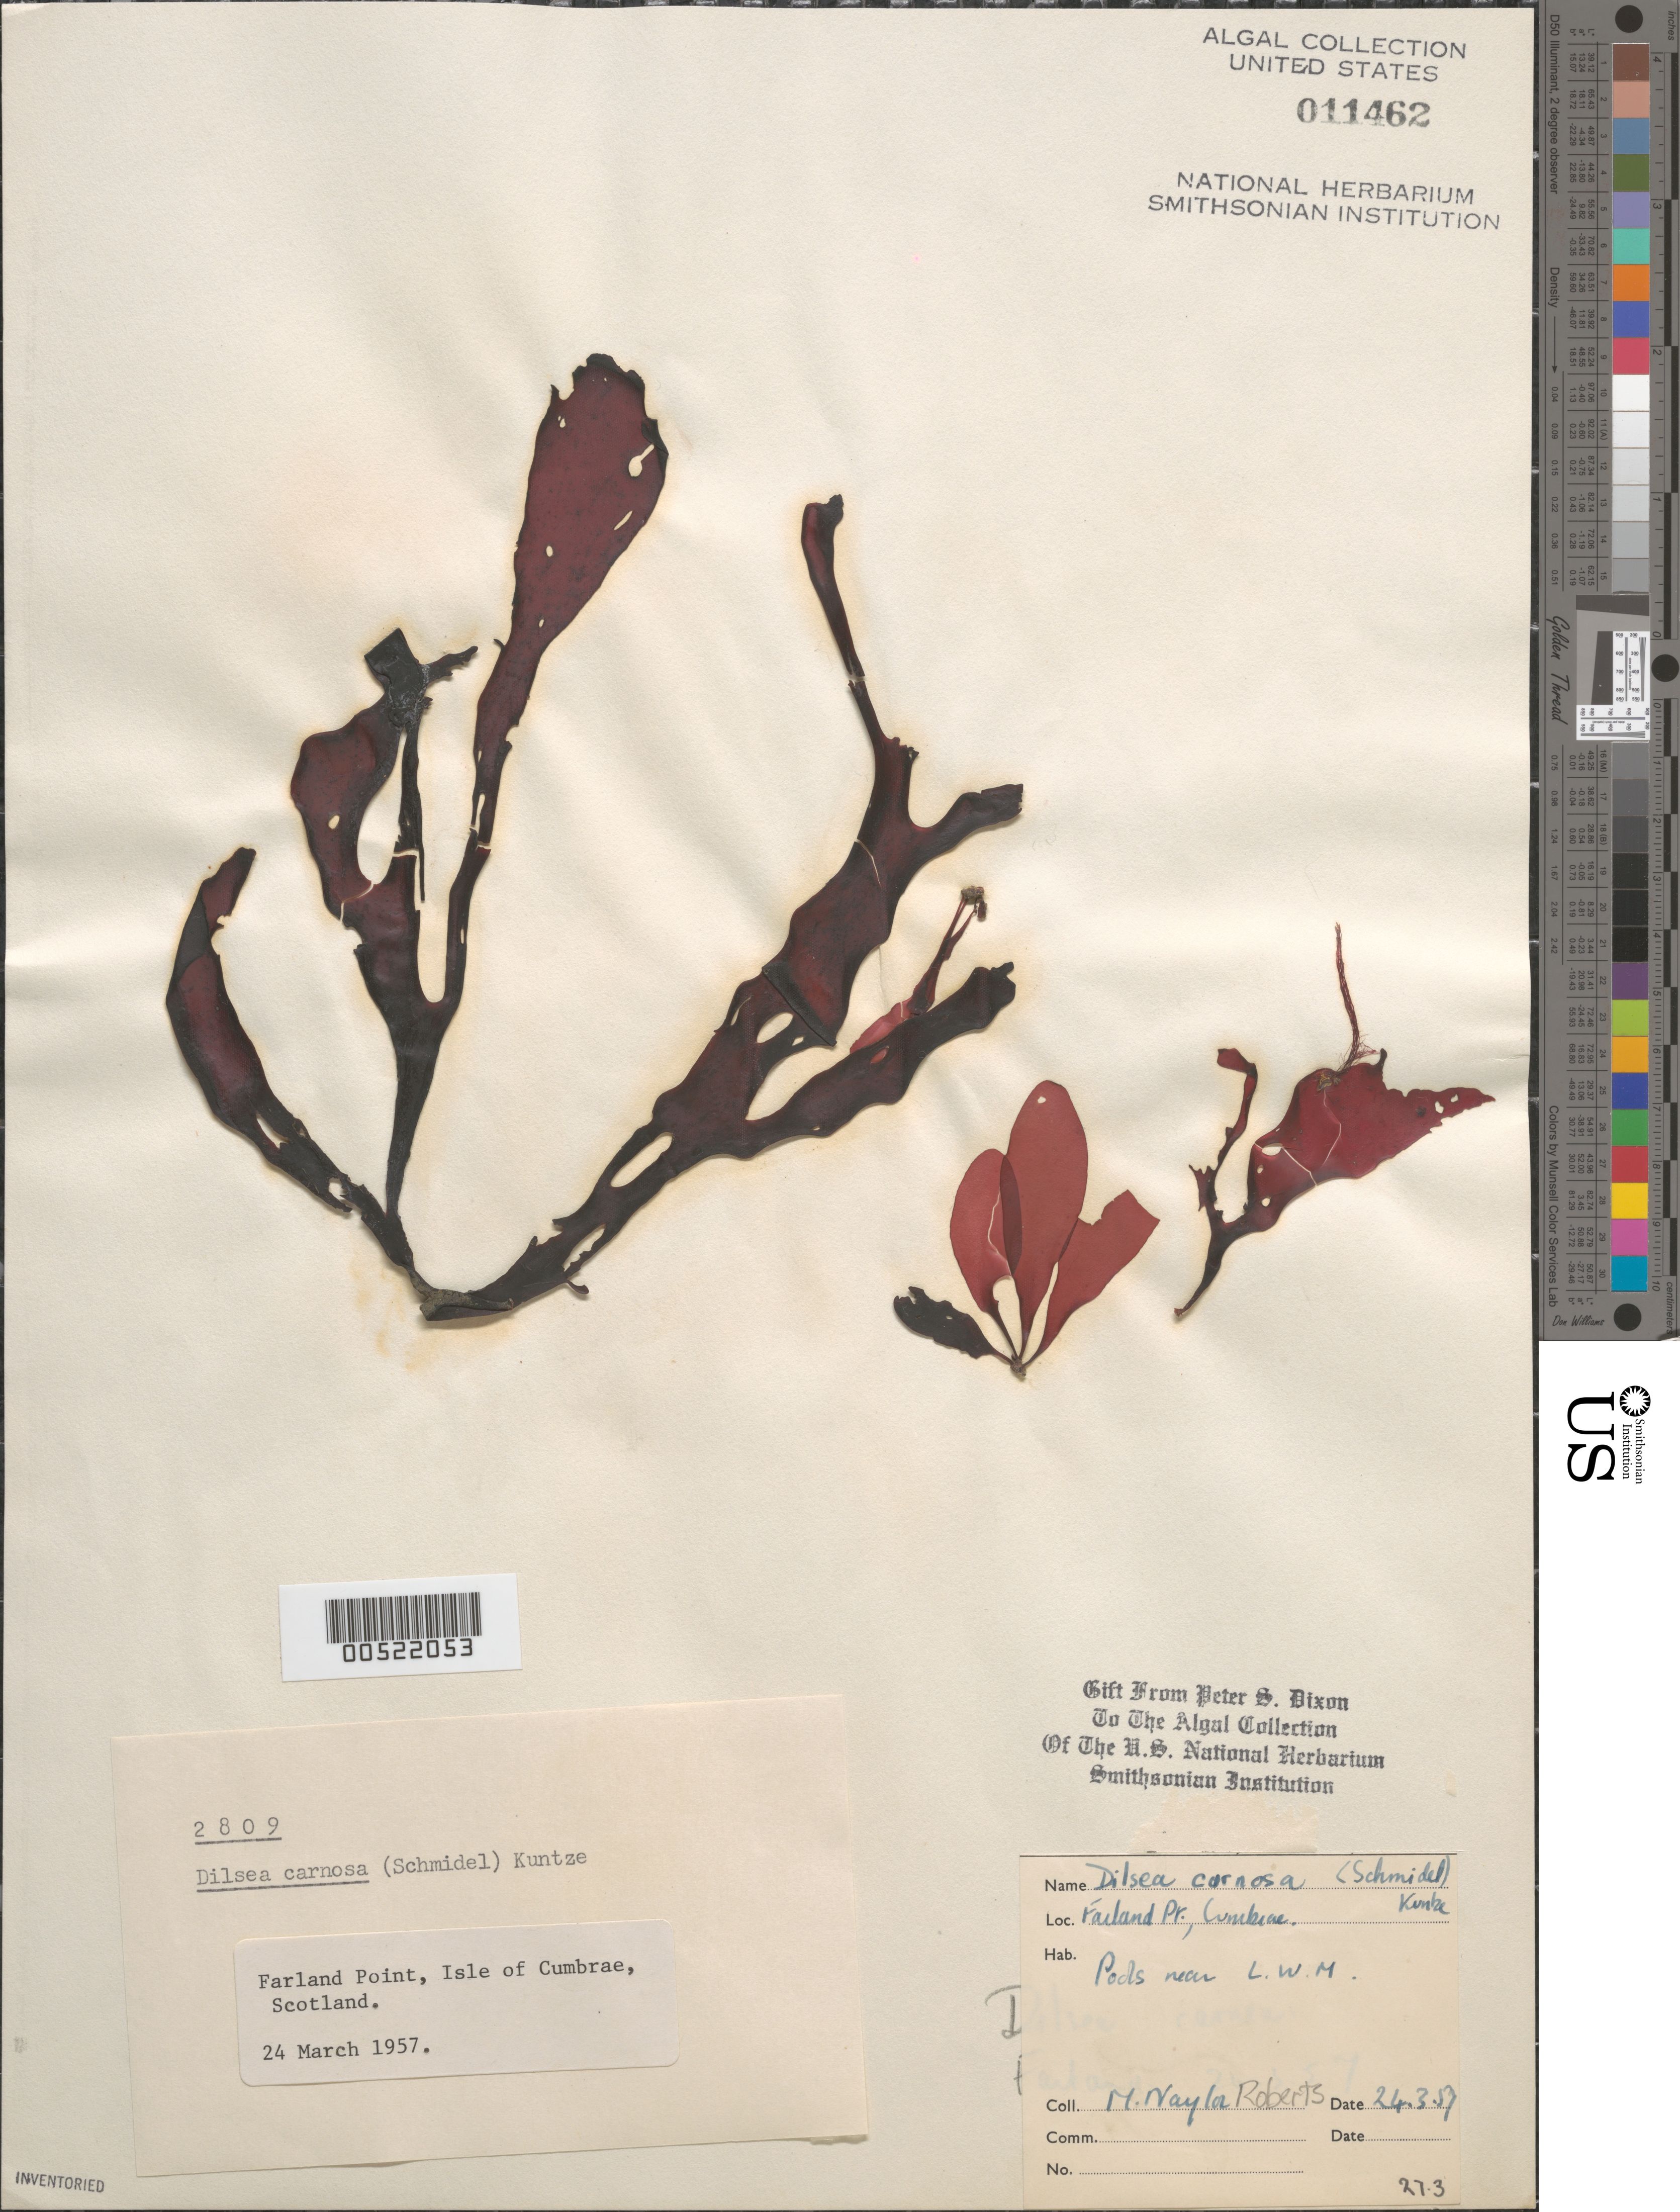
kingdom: Plantae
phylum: Rhodophyta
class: Florideophyceae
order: Gigartinales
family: Dumontiaceae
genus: Dilsea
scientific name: Dilsea carnosa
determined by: Dixon, P. S.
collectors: M. Roberts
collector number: PSD 2809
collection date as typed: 24 Mar 1957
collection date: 1957-03-24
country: United Kingdom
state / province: Scotland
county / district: North Ayrshire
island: Great Cumbrae Island (Isle of Cumbrae)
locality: Farland Point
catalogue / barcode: US 11462